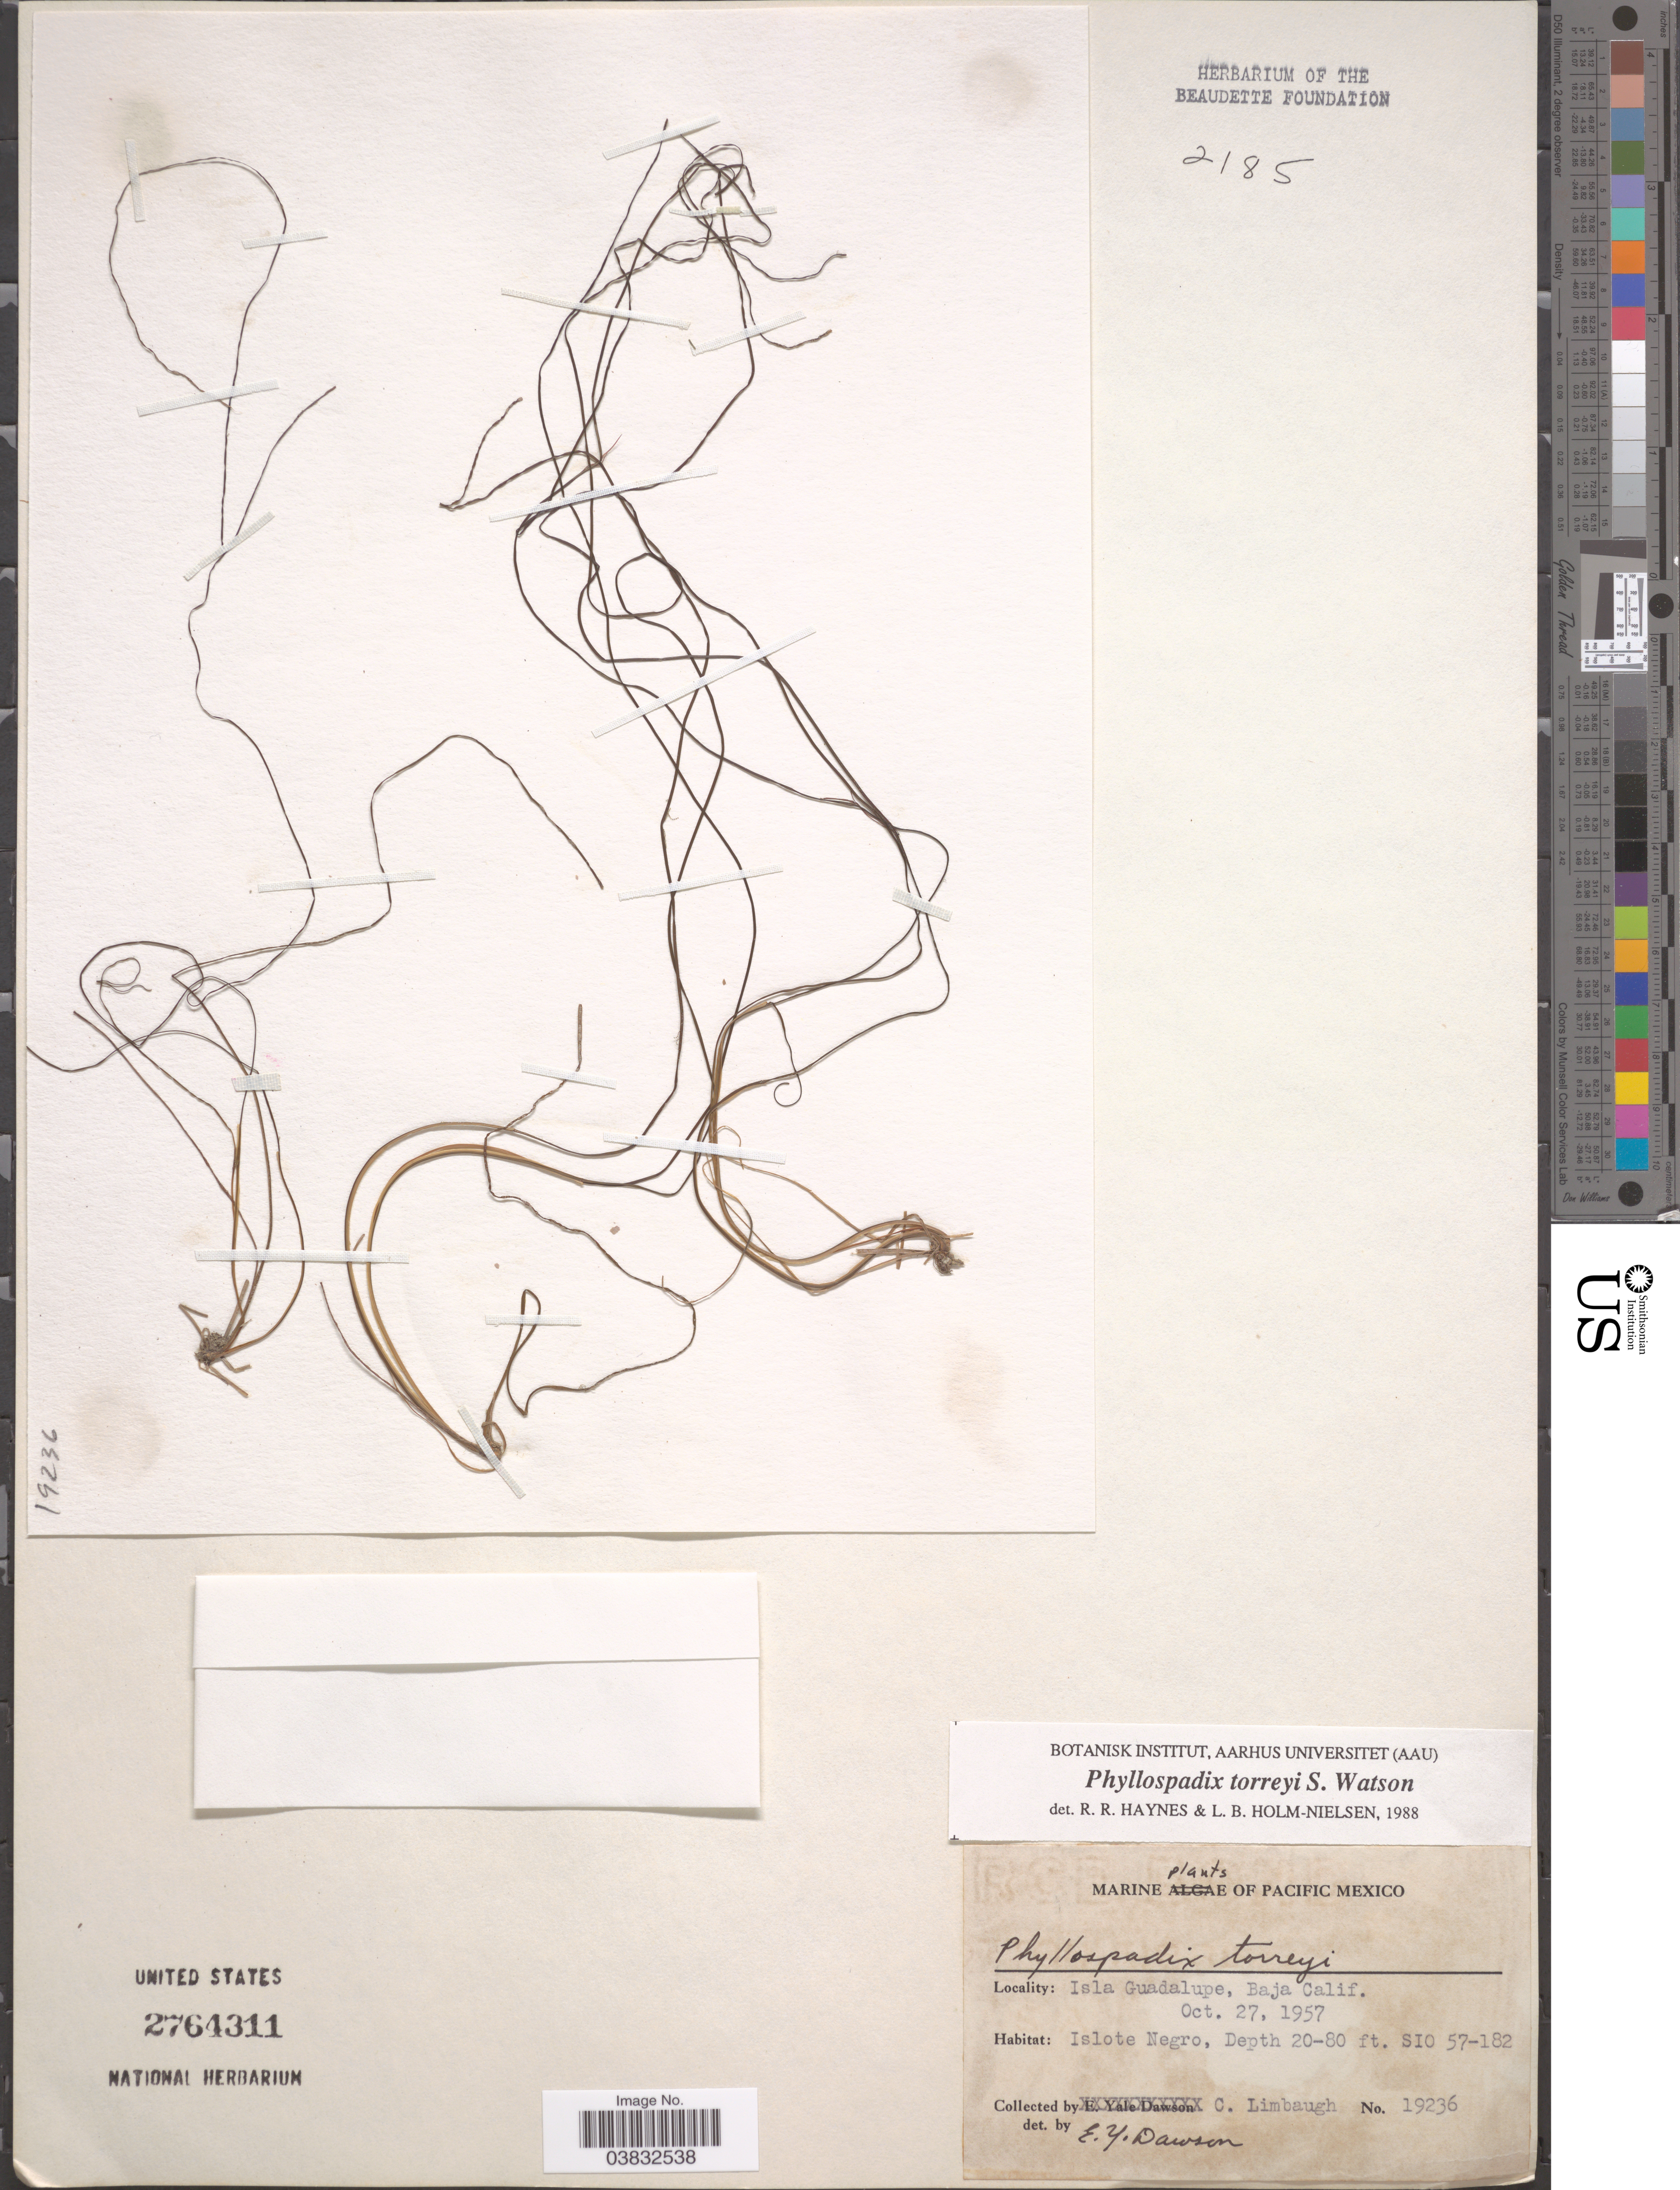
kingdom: Plantae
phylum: Tracheophyta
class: Liliopsida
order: Alismatales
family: Zosteraceae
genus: Phyllospadix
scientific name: Phyllospadix torreyi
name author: S. Watson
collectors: C. Limbaugh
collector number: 19236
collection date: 1957-10-27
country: Mexico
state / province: Baja California Norte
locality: Pacific Mexico. Isla Guadalupe. Islote Negro.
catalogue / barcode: US 2764311